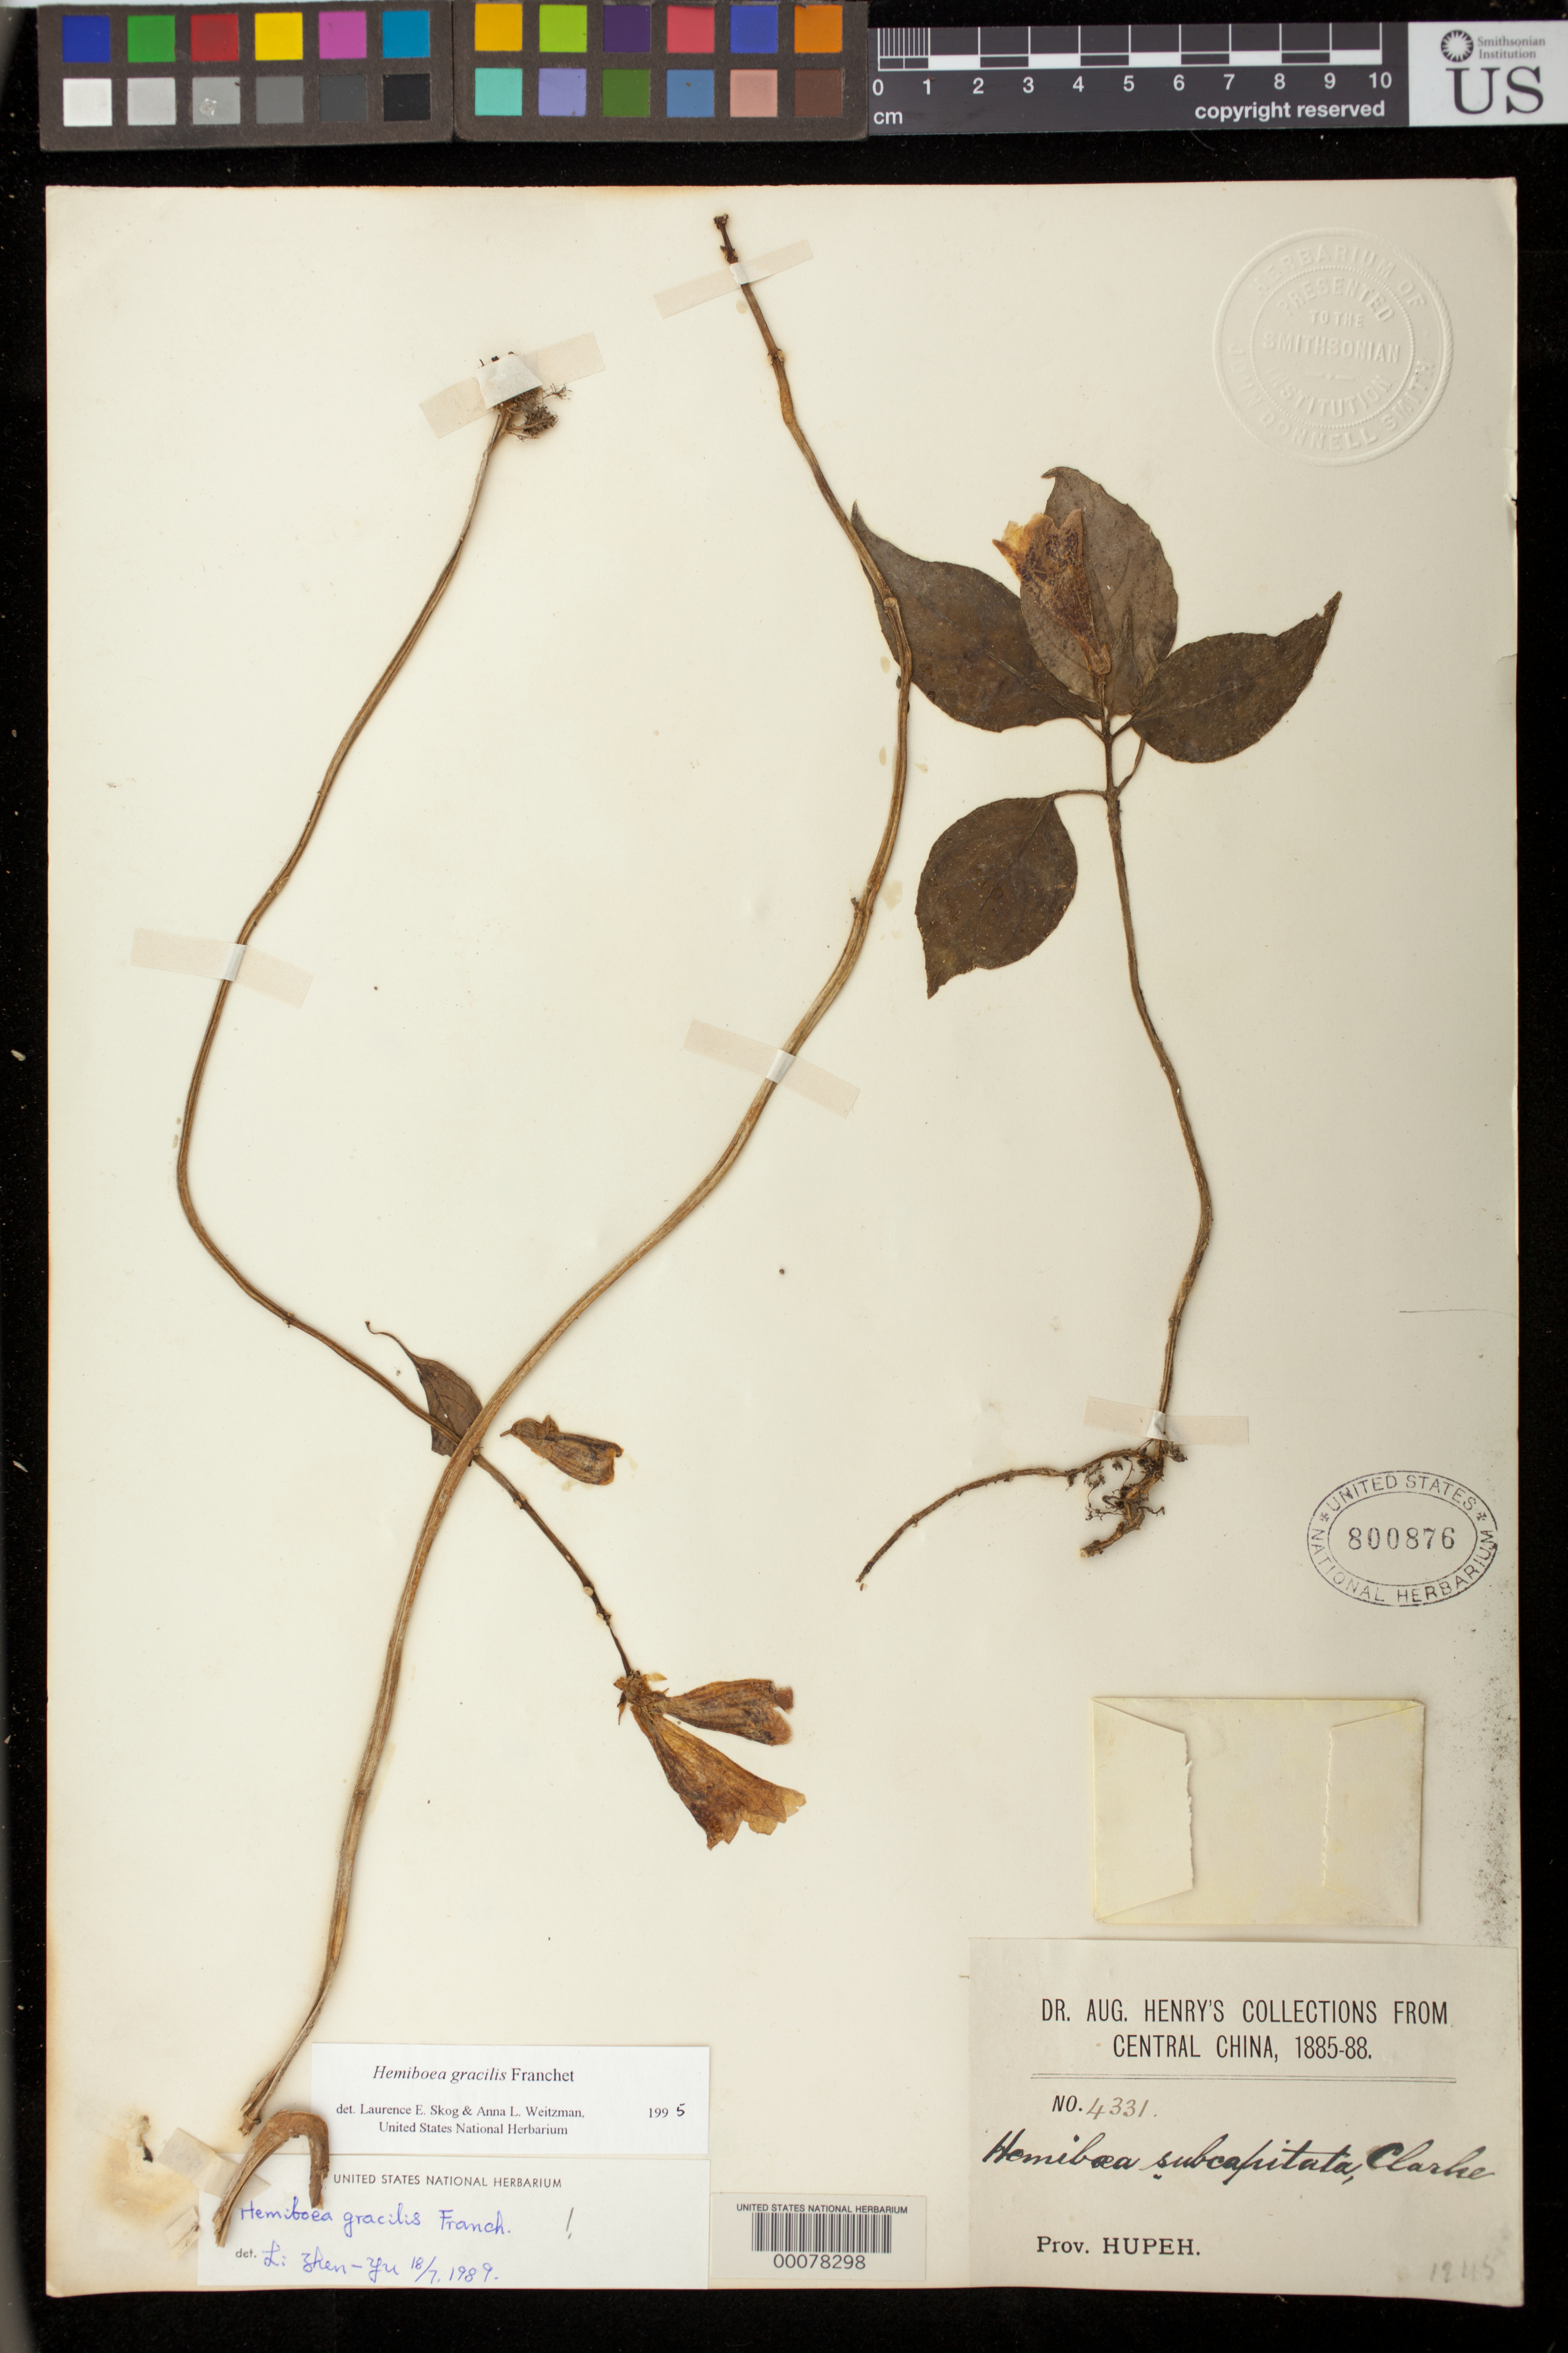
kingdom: Plantae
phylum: Tracheophyta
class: Magnoliopsida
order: Lamiales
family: Gesneriaceae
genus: Hemiboea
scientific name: Hemiboea gracilis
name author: Franch.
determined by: Zhen-yu, L.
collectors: A. Henry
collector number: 4331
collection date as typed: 1885-1888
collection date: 1885/1888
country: China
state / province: Hubei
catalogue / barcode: US 800876